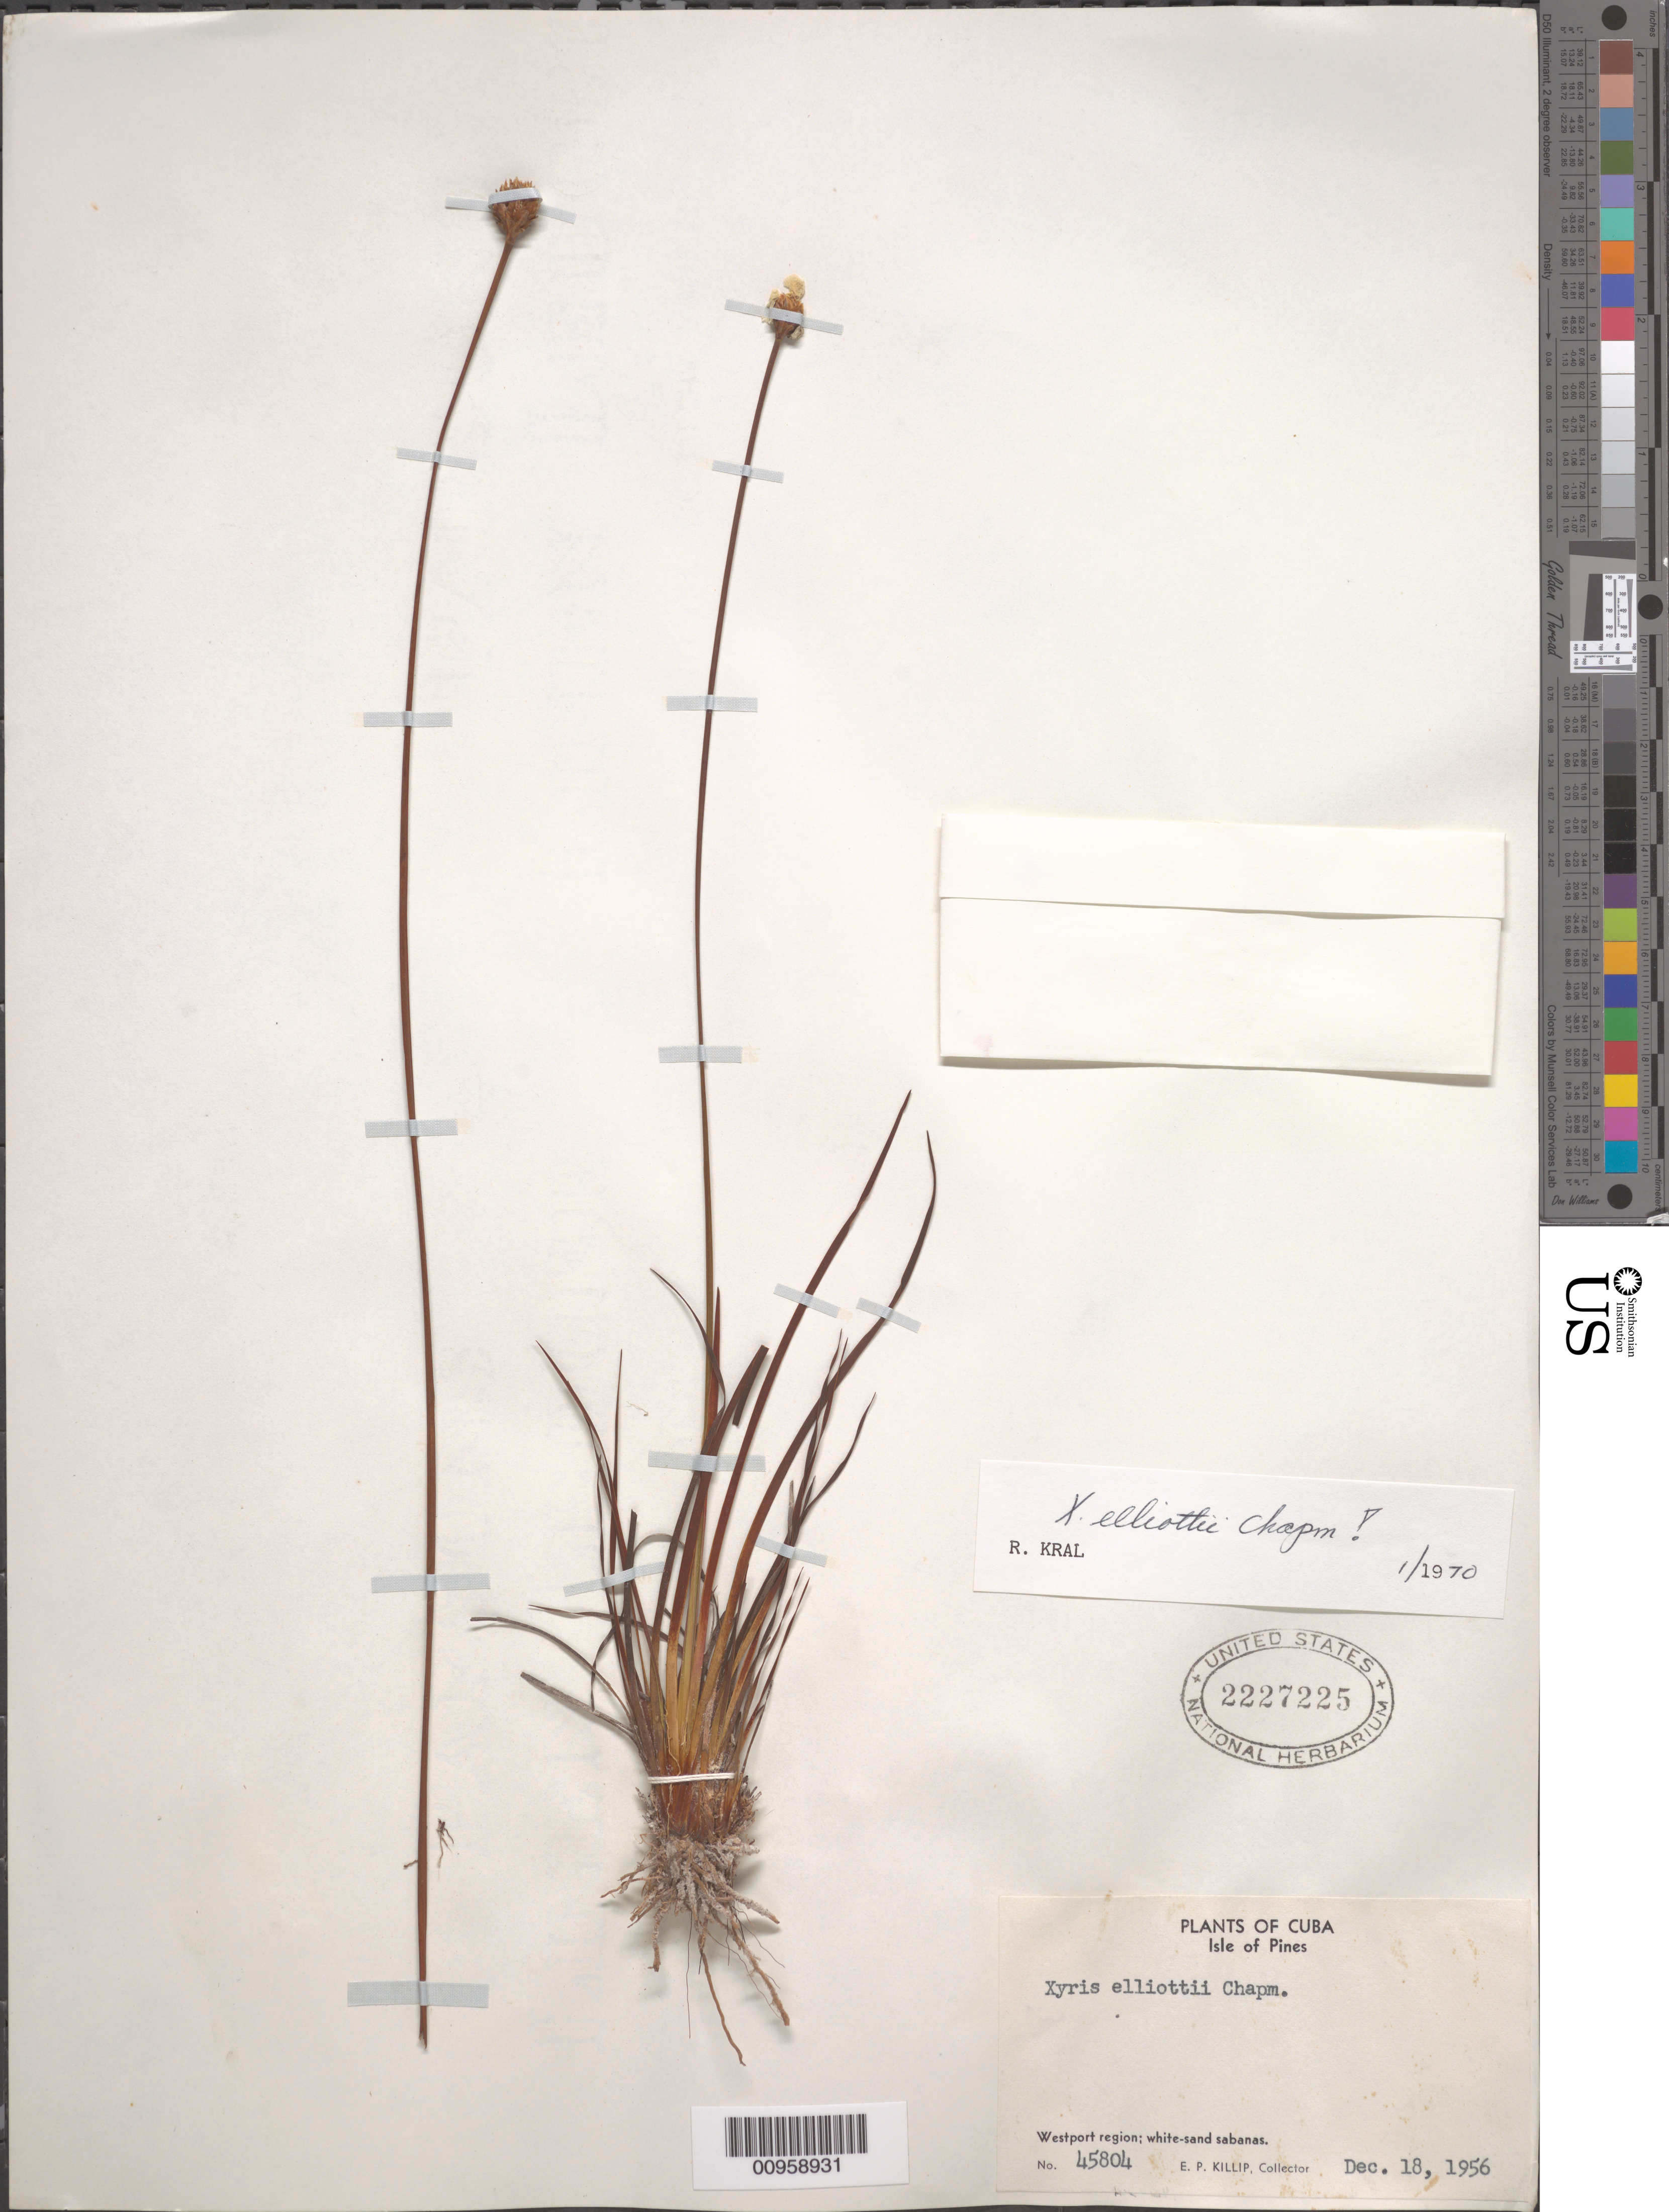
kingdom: Plantae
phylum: Tracheophyta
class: Liliopsida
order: Poales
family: Xyridaceae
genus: Xyris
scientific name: Xyris elliottii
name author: Chapm.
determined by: Kral, Robert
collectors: E. P. Killip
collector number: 45804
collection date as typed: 18 Dec 1956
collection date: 1956-12-18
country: Cuba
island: Isla de la Juventud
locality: Westport Region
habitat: White-sand sabanas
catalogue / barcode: US 2227225